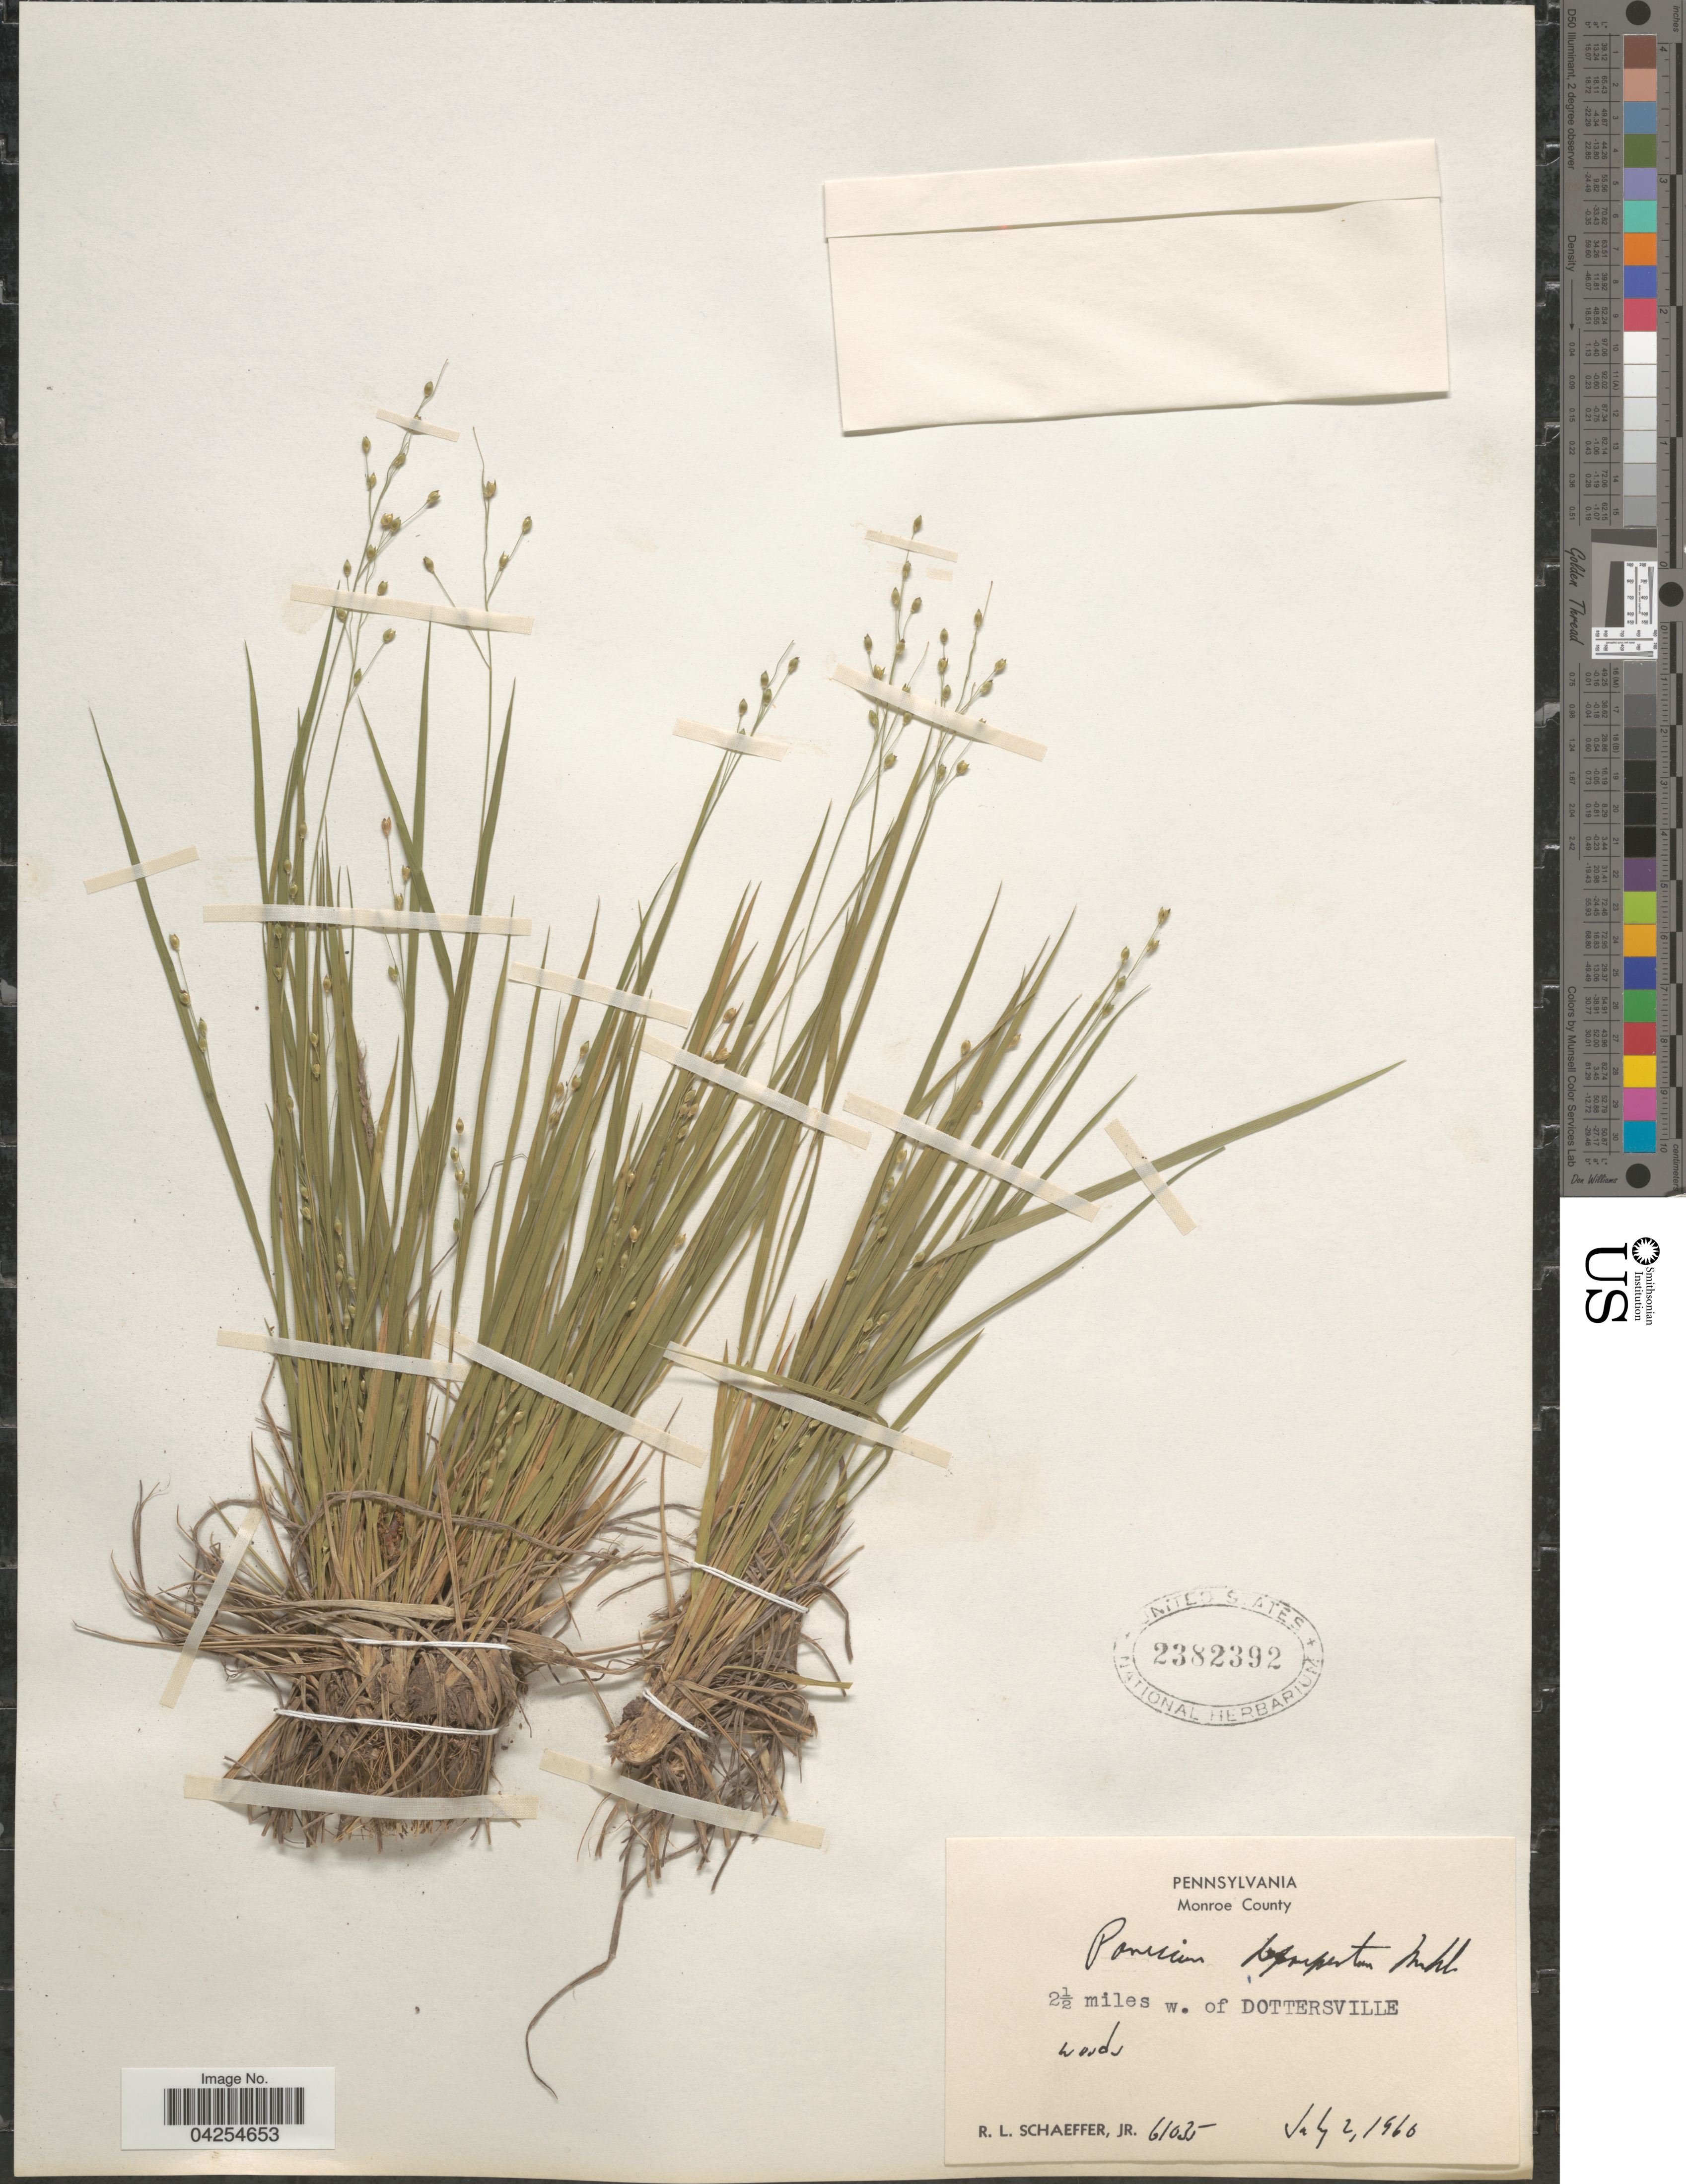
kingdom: Plantae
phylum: Tracheophyta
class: Liliopsida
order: Poales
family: Poaceae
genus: Dichanthelium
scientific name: Dichanthelium depauperatum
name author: (Muhl.) Gould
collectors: R. L. Schaeffer Jr.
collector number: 61035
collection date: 1960-07-02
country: United States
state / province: Pennsylvania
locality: Monroe County. 2½ miles w. of Dottersville.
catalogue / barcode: US 2382392